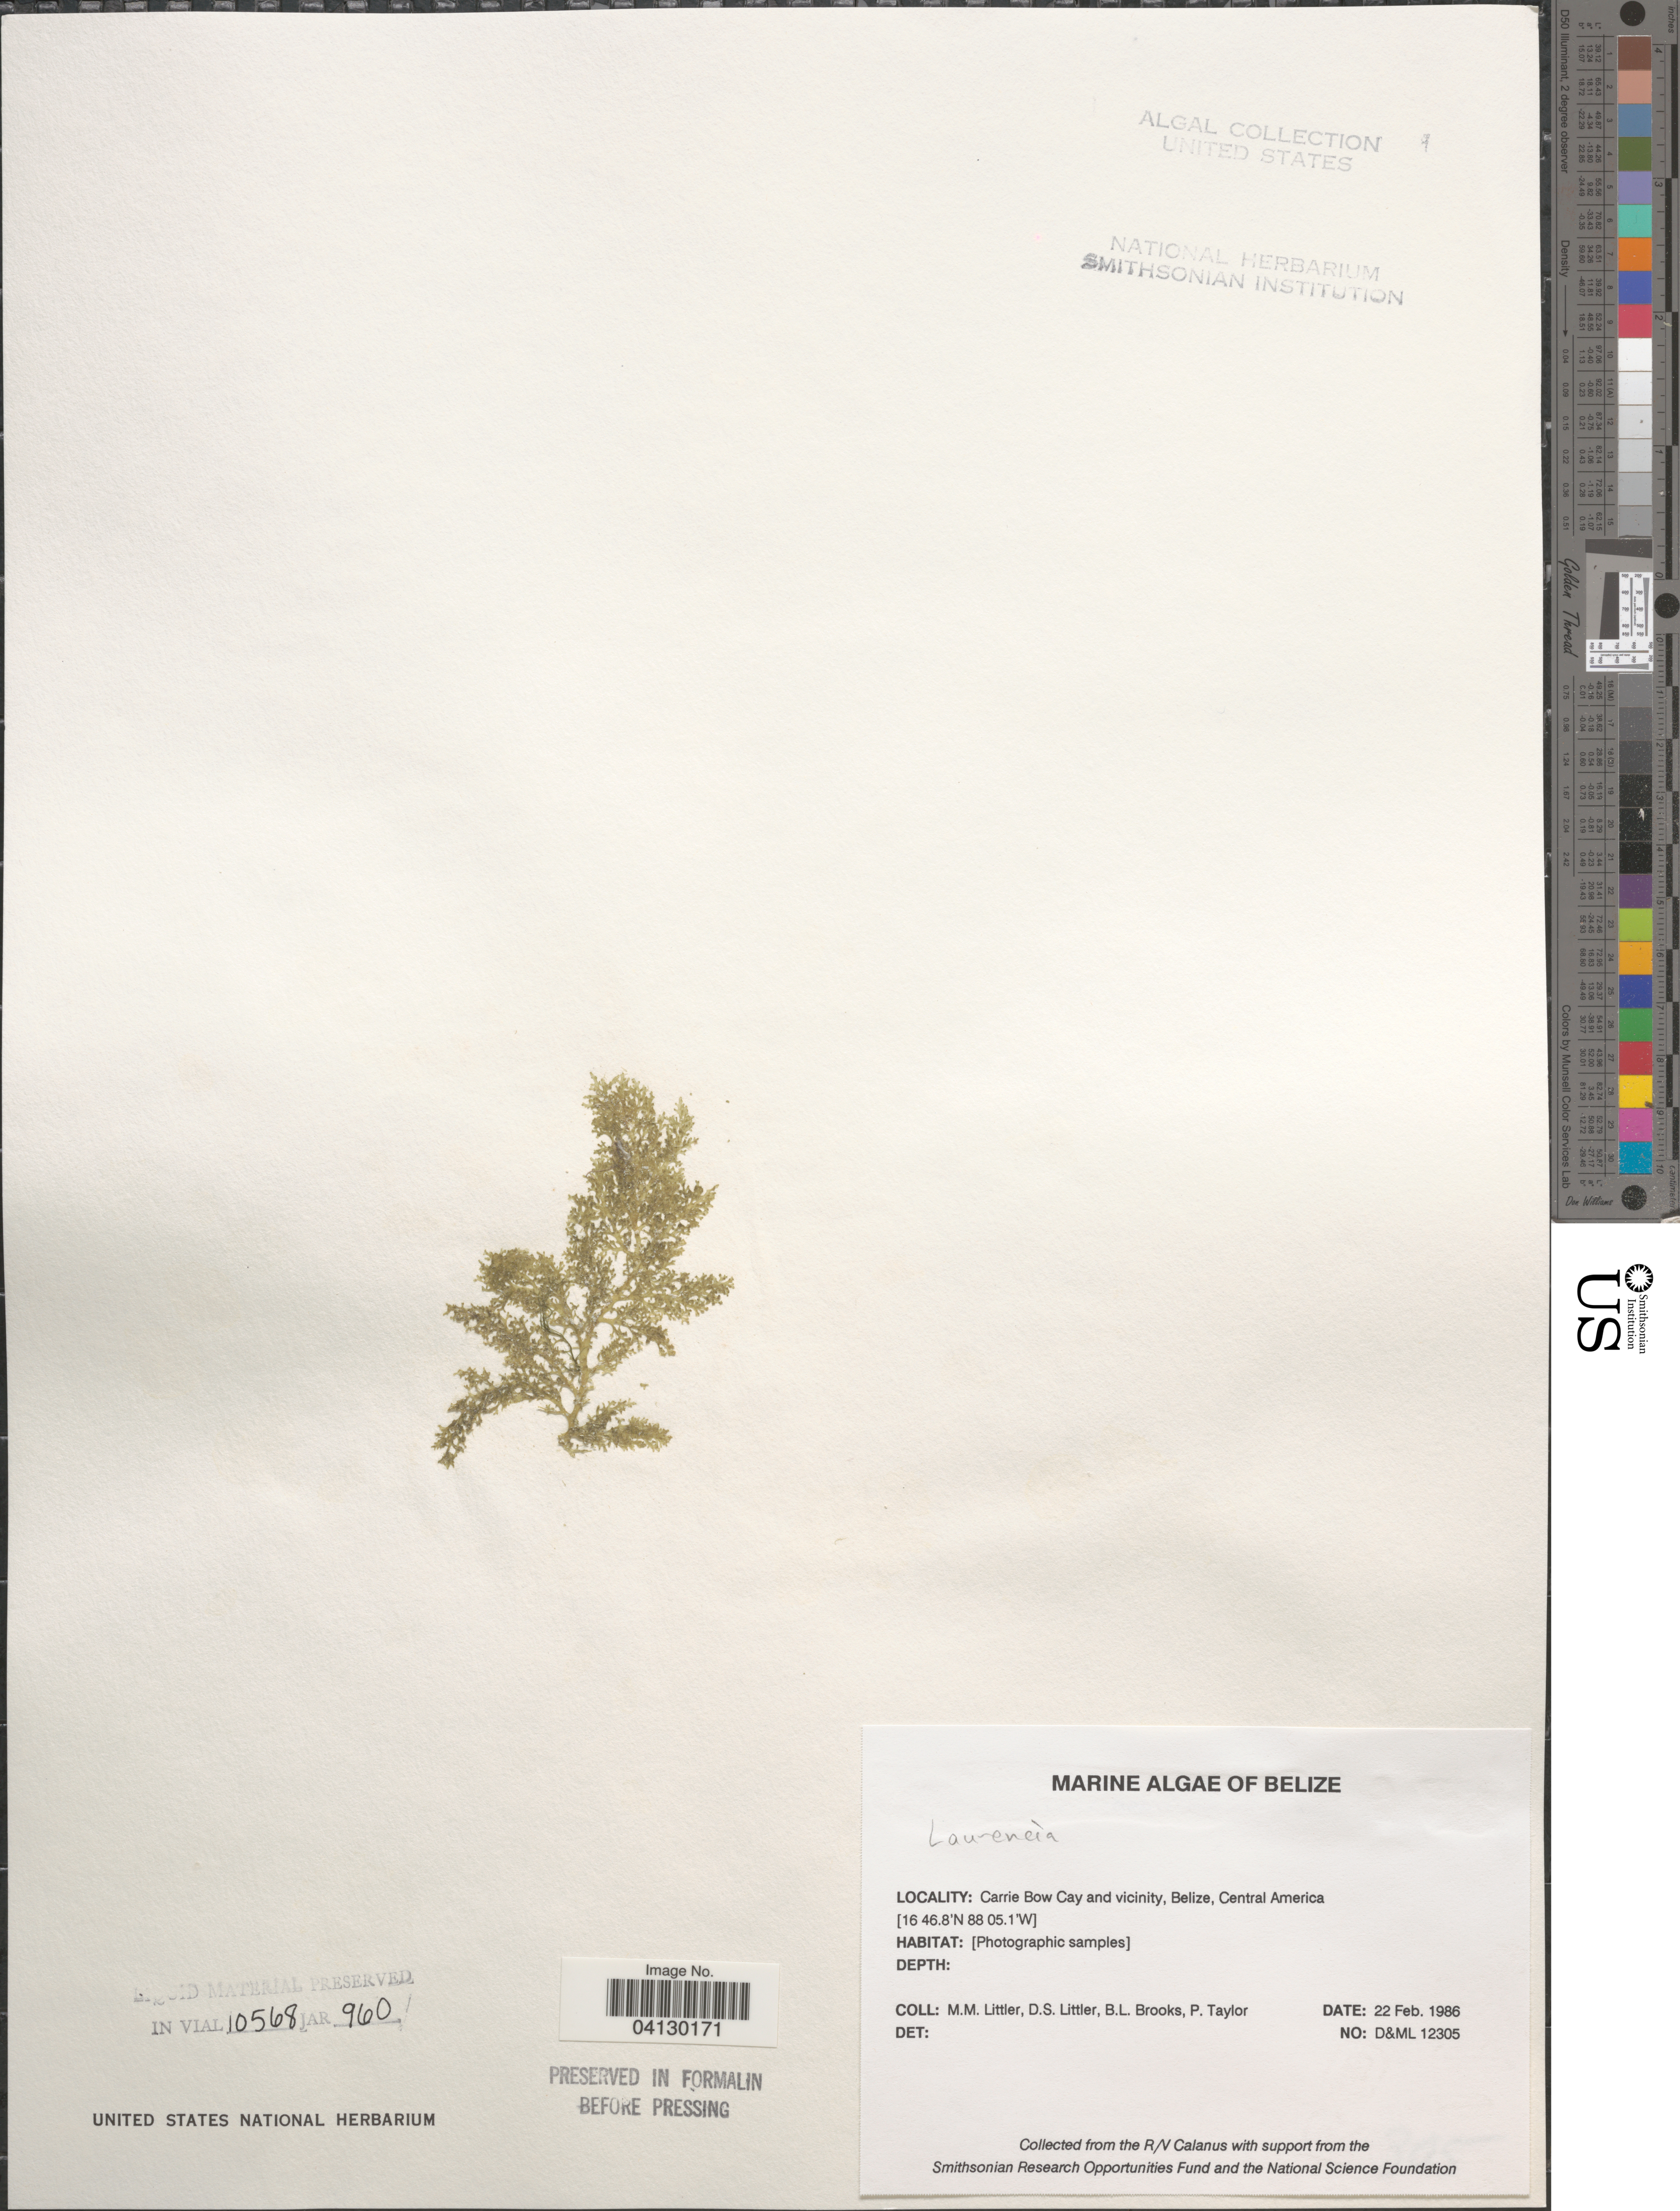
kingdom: Plantae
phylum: Rhodophyta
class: Florideophyceae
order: Ceramiales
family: Rhodomelaceae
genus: Laurencia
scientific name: Laurencia sp.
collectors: D. S. Littler, B. Brooks & P. Taylor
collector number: D&ML 12305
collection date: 1986-02-22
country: Belize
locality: Carrie Bow Cay and vicinity.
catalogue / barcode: US 328570